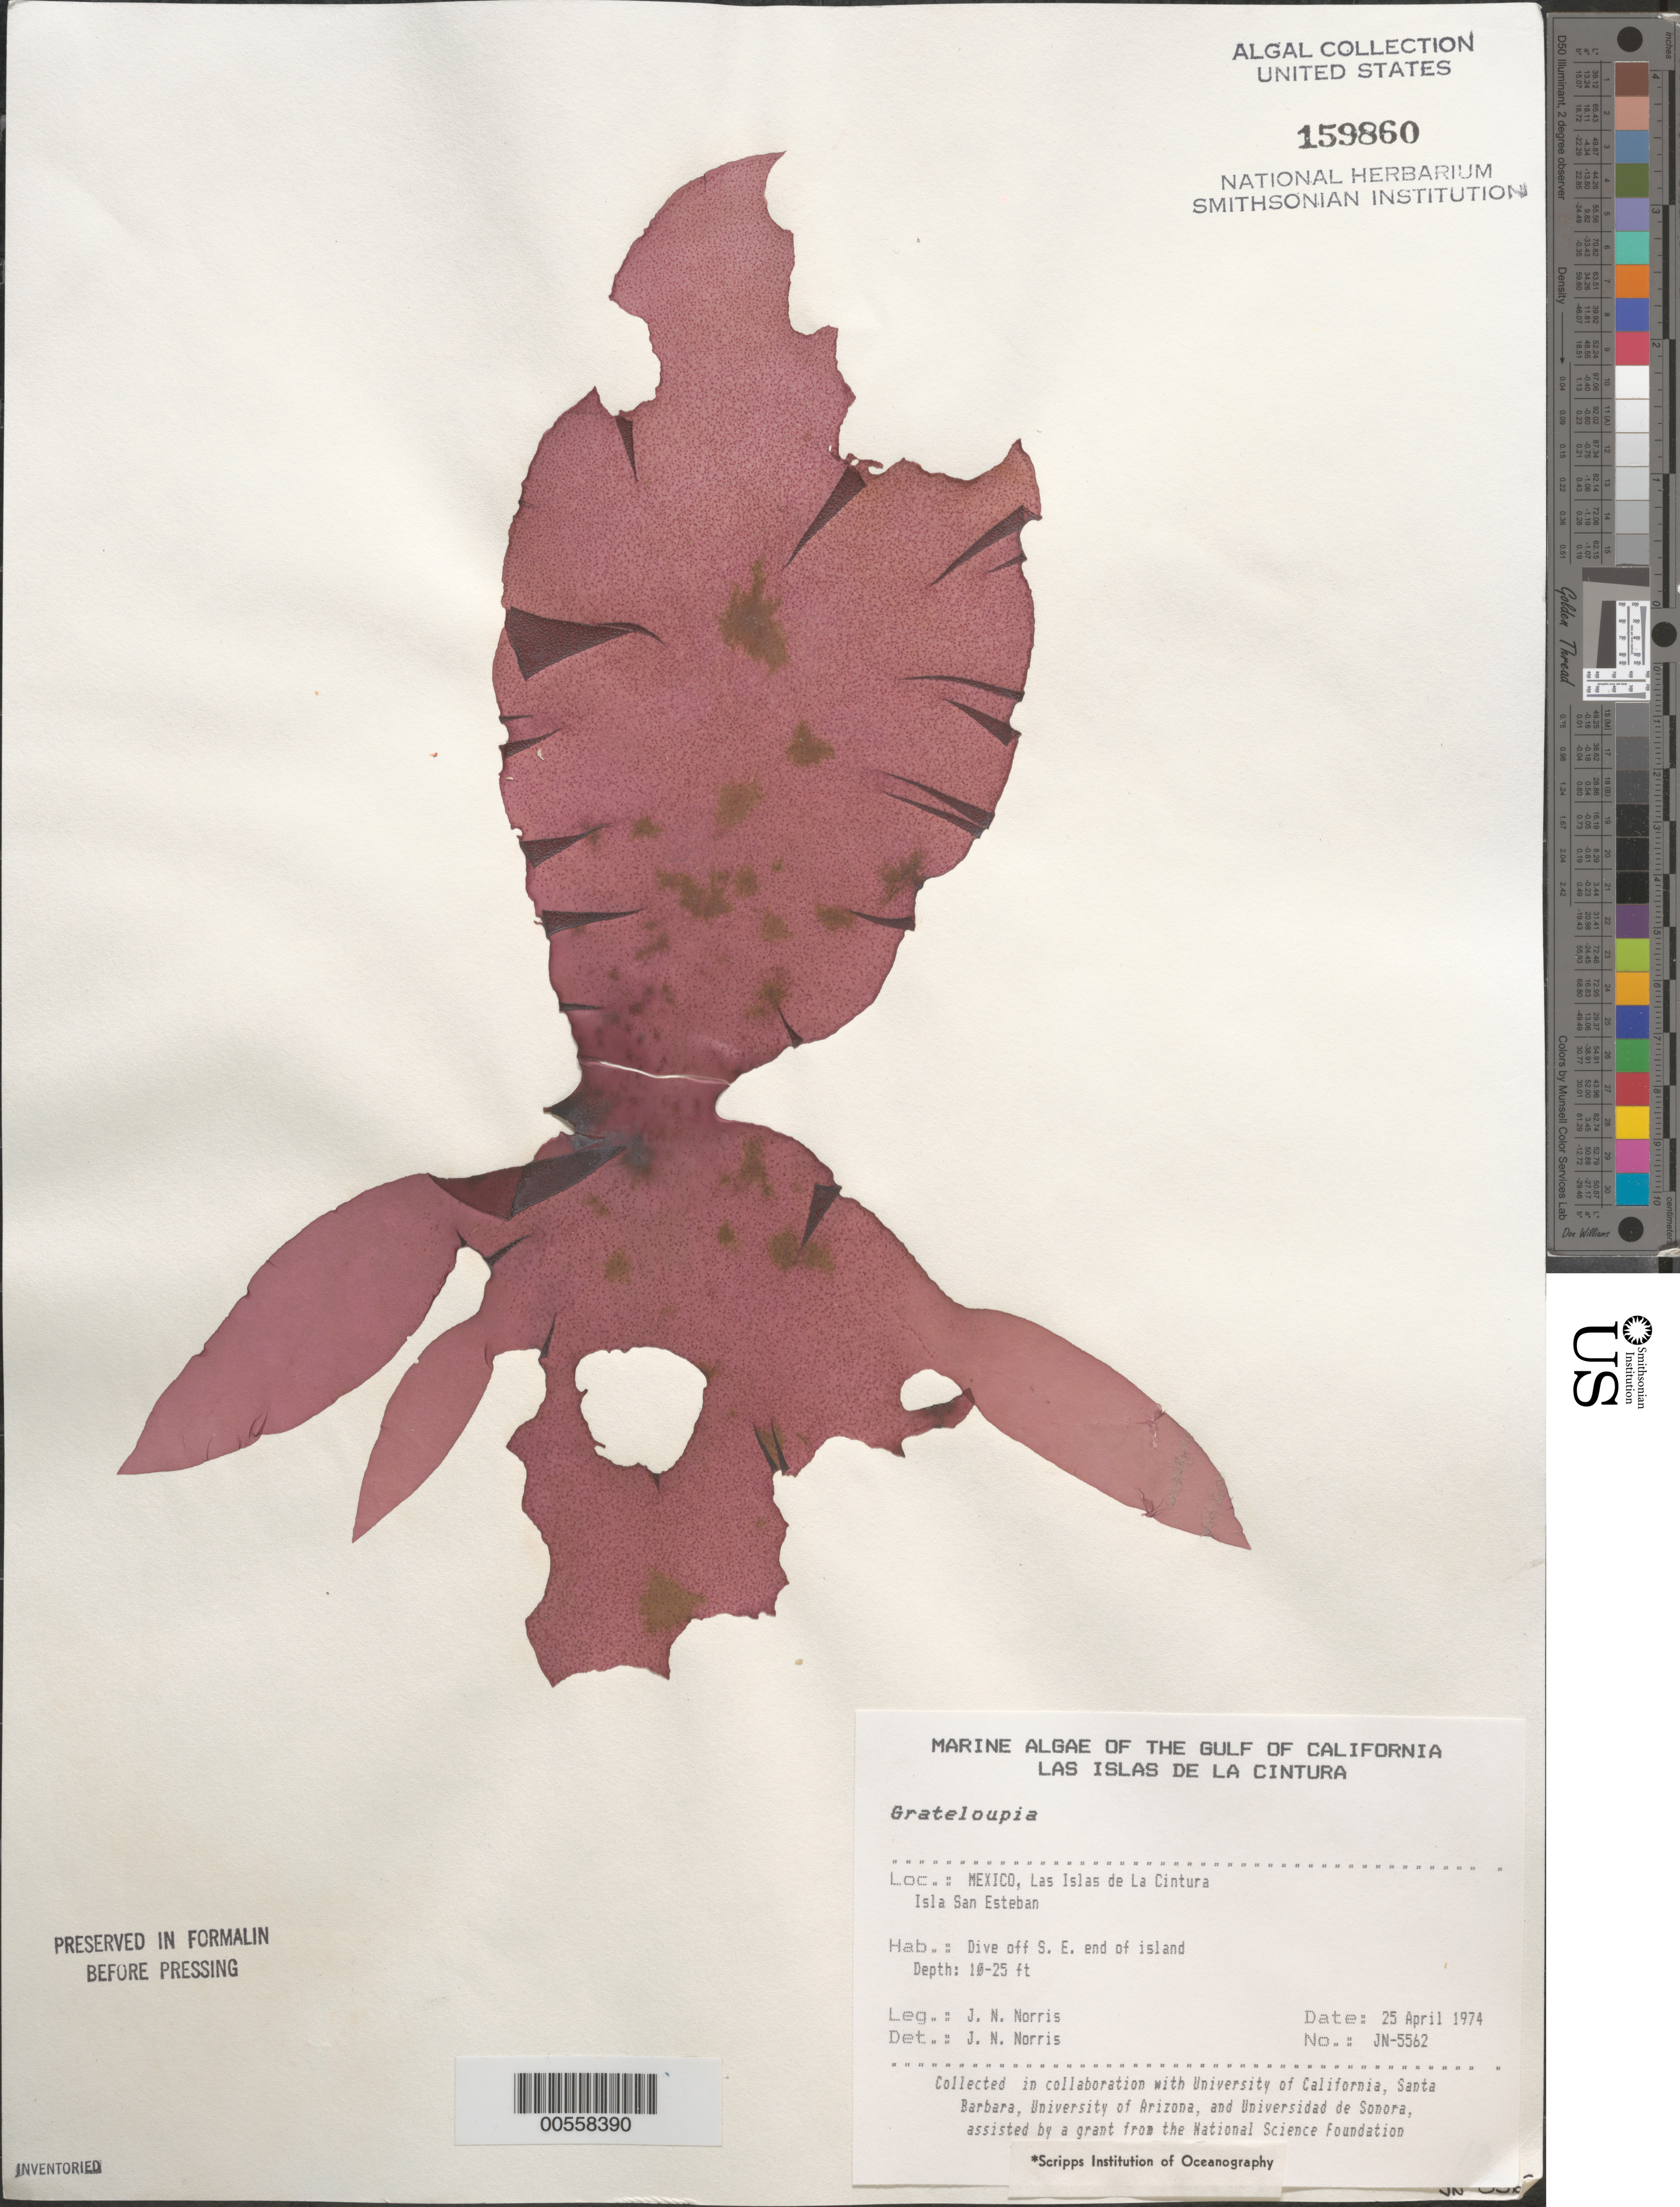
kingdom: Plantae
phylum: Rhodophyta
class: Florideophyceae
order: Halymeniales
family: Halymeniaceae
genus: Grateloupia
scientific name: Grateloupia sp.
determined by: Norris, James N.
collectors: J. N. Norris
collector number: JN-5562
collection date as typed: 25 Apr 1974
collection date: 1974-04-25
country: Mexico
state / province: Baja California Norte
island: Isla San Esteban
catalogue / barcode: US 159860